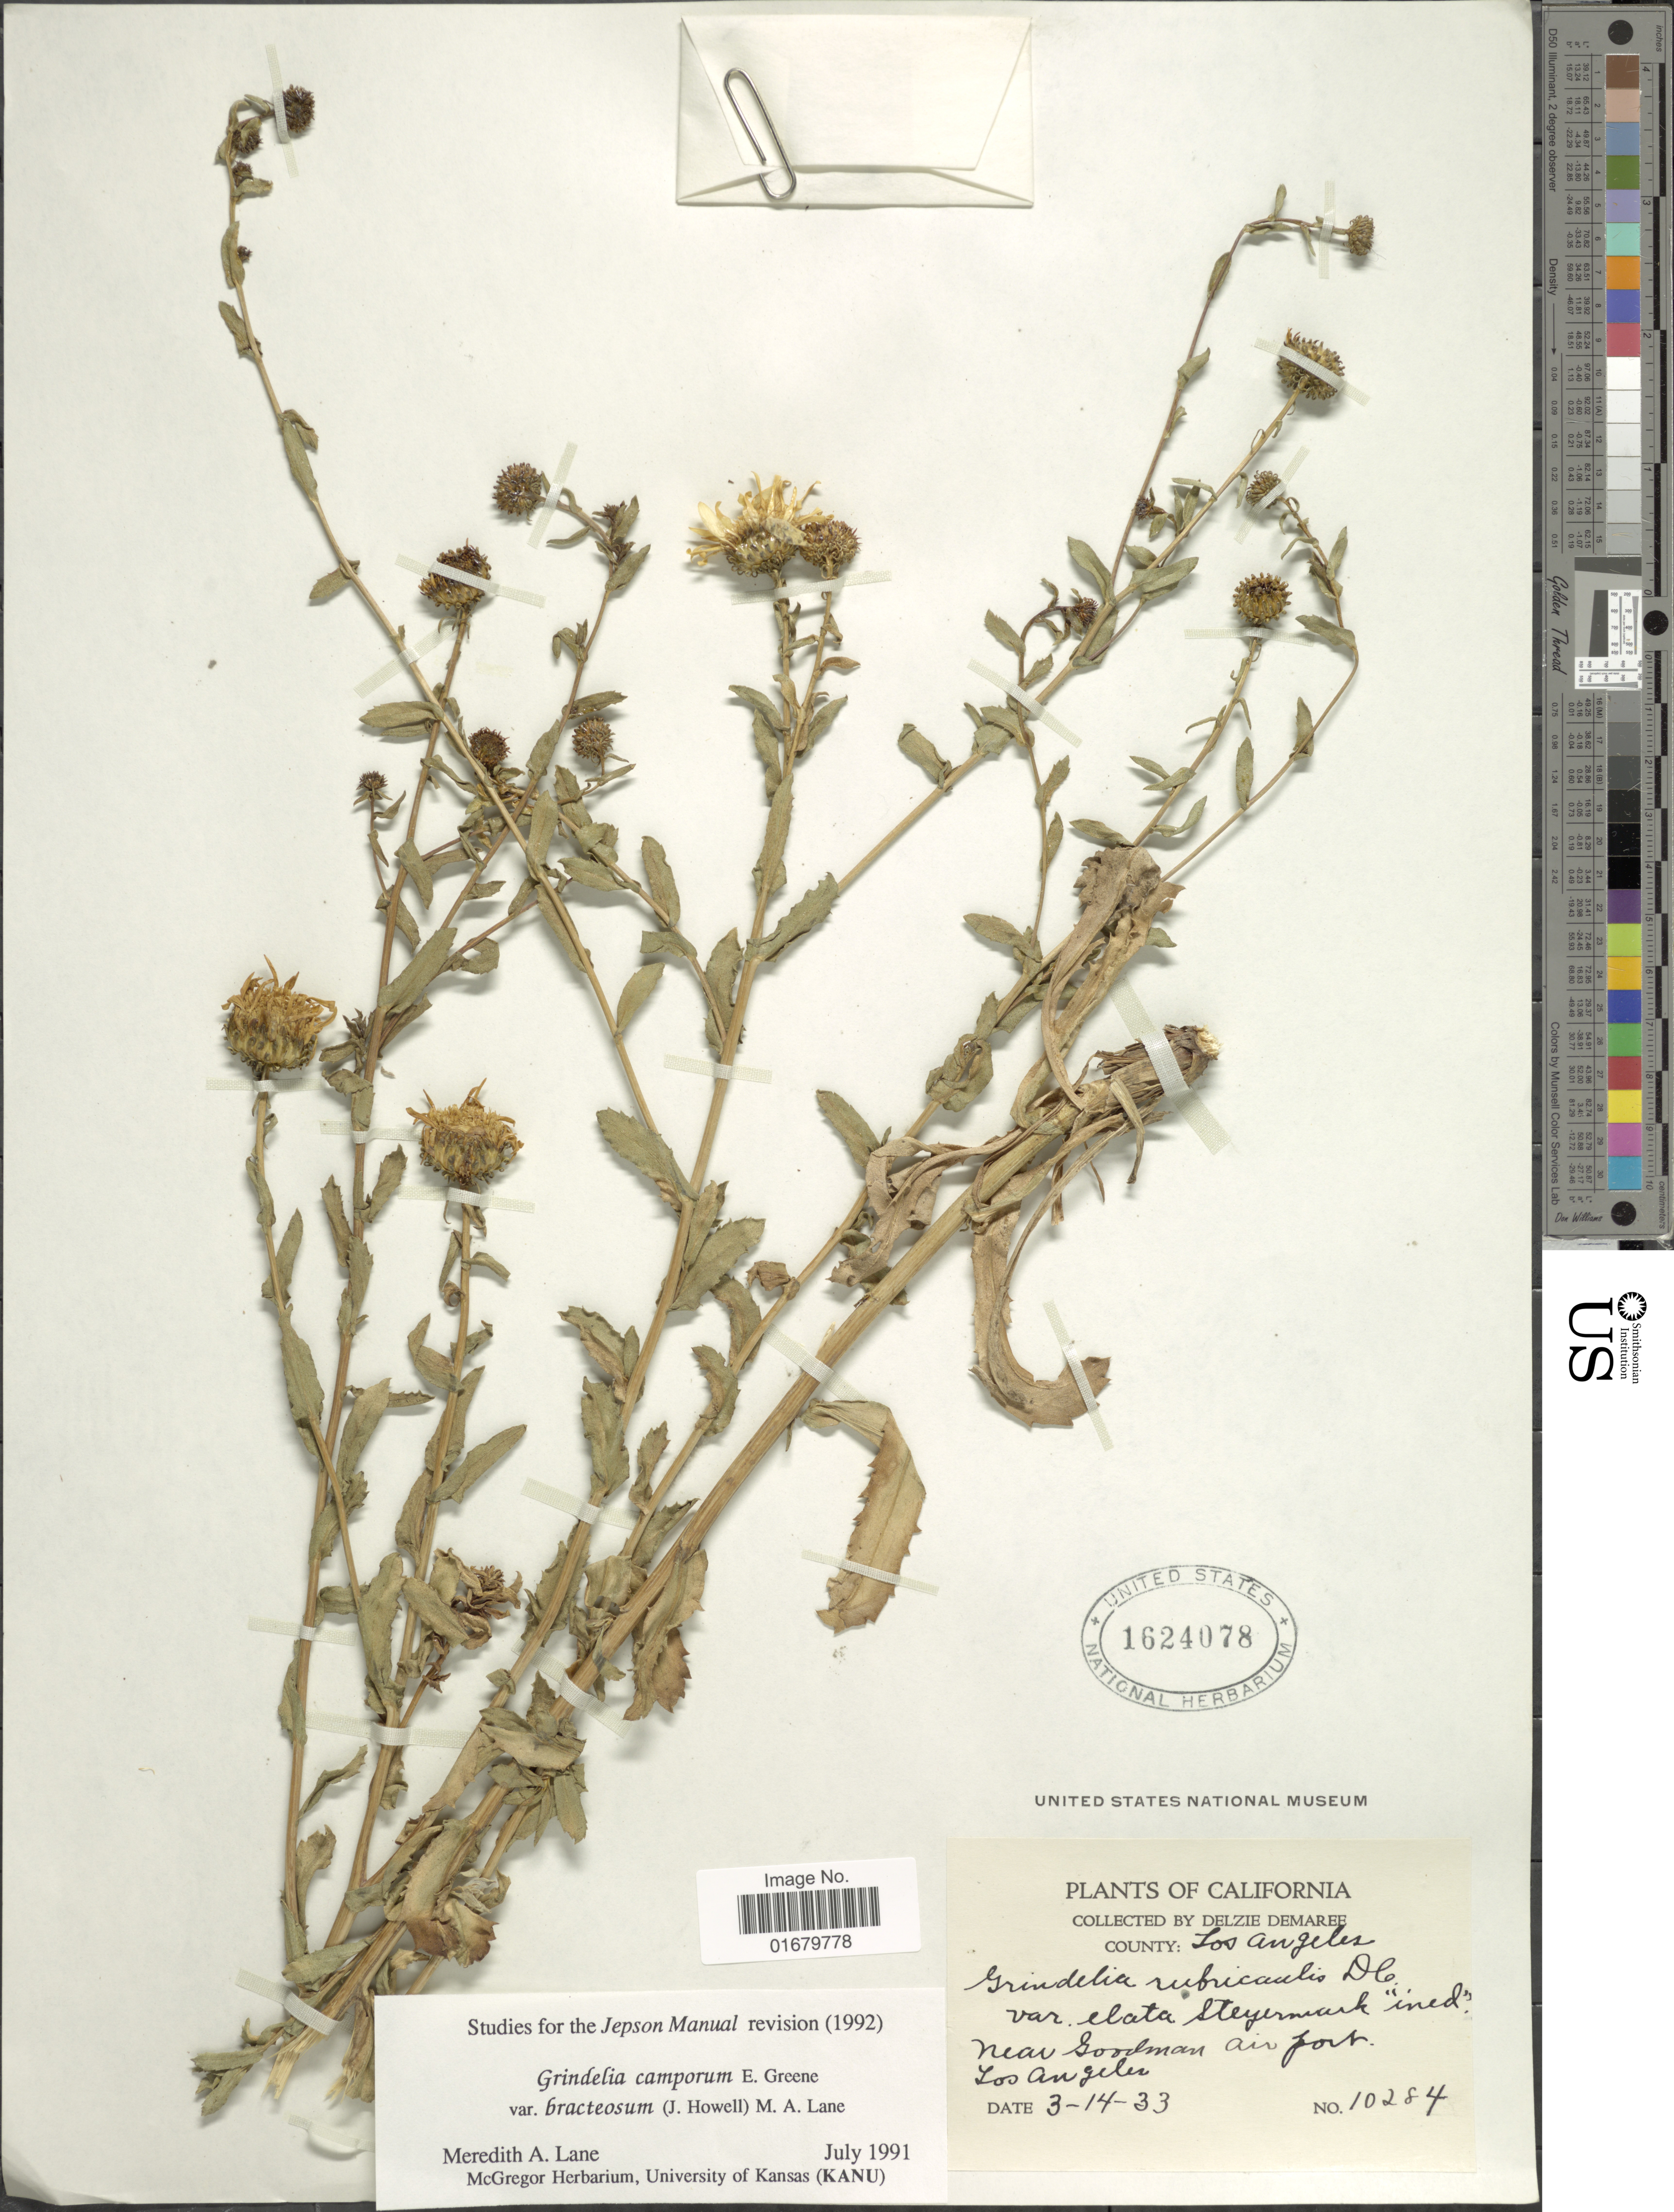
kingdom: Plantae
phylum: Tracheophyta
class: Magnoliopsida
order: Asterales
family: Asteraceae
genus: Grindelia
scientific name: Grindelia camporum var. bracteosa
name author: (J. Howell) M.A. Lane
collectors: D. Demaree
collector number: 10284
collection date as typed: Transcribed d/m/y: 14/3/33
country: United States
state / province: California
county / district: Los Angeles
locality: County: Los Angeles, near Goodman airport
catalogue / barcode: US 1624078